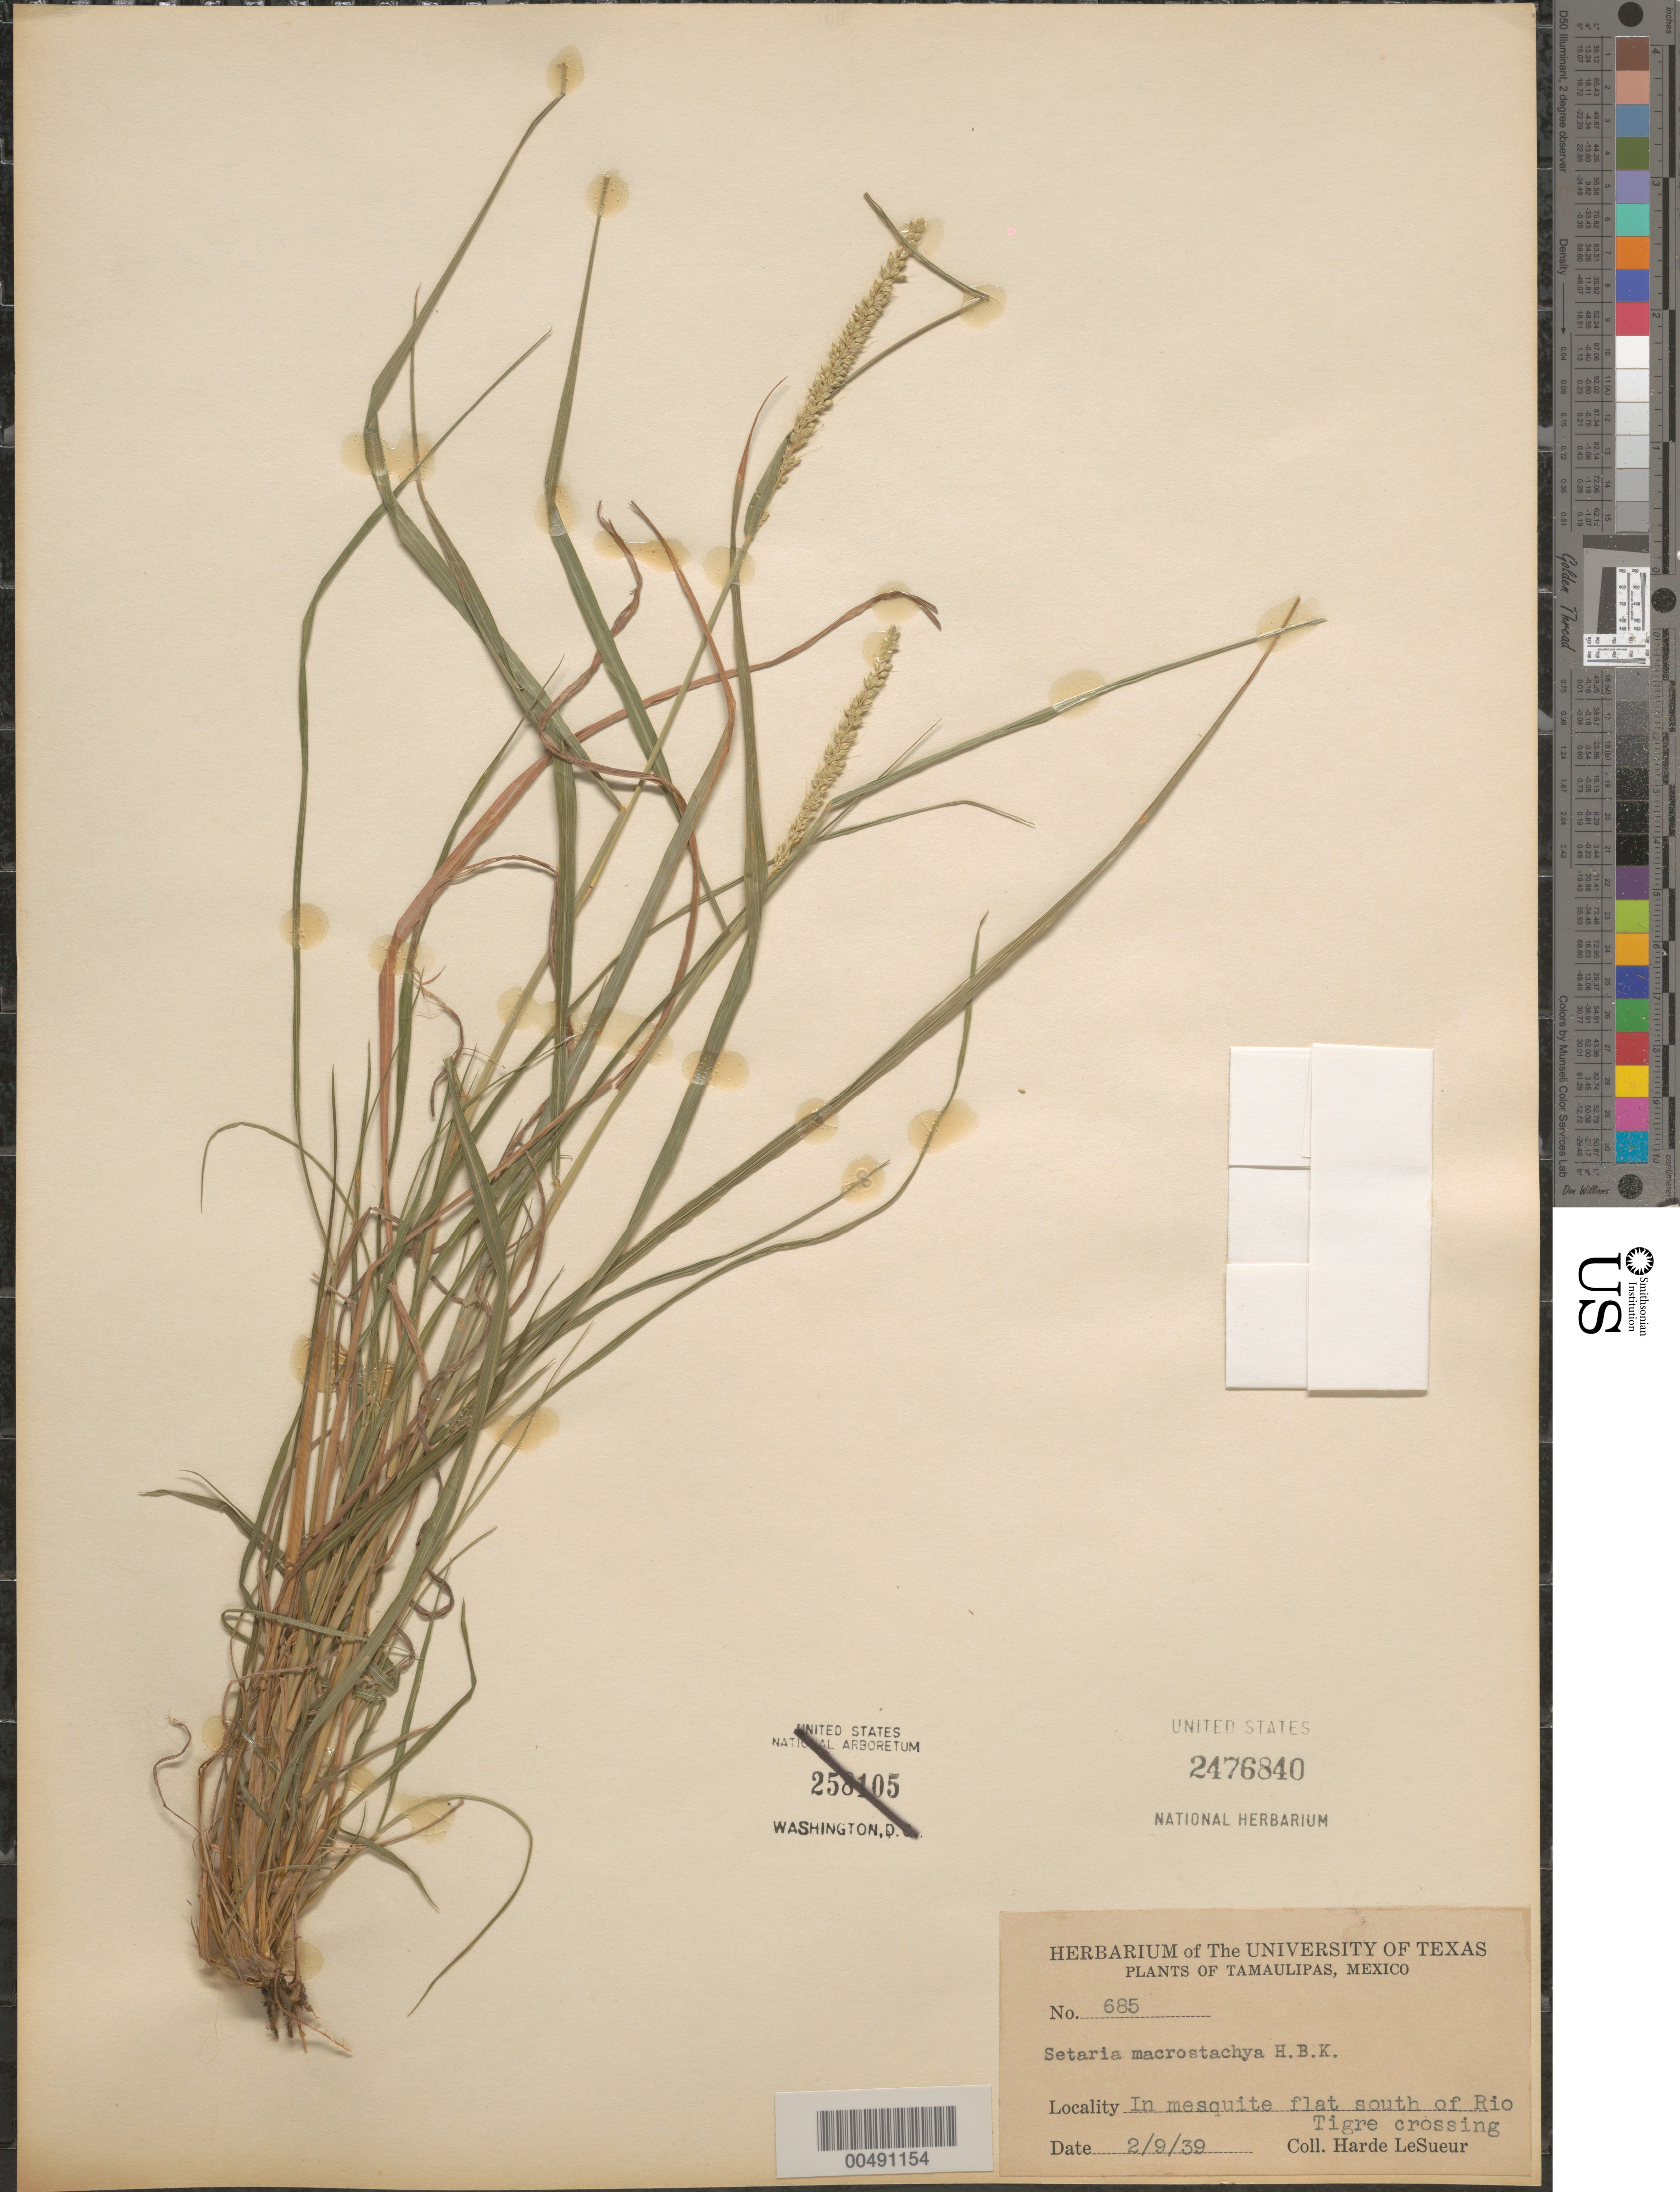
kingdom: Plantae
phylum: Tracheophyta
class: Liliopsida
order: Poales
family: Poaceae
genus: Setaria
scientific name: Setaria macrostachya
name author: Kunth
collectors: D. H. LeSueur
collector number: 685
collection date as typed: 2 Sep 1939 or 9 Feb 1939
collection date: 1939-02-09 or 1939-09-02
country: Mexico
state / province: Tamaulipas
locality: S of Rio Tigre crossing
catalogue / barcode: US 2476840